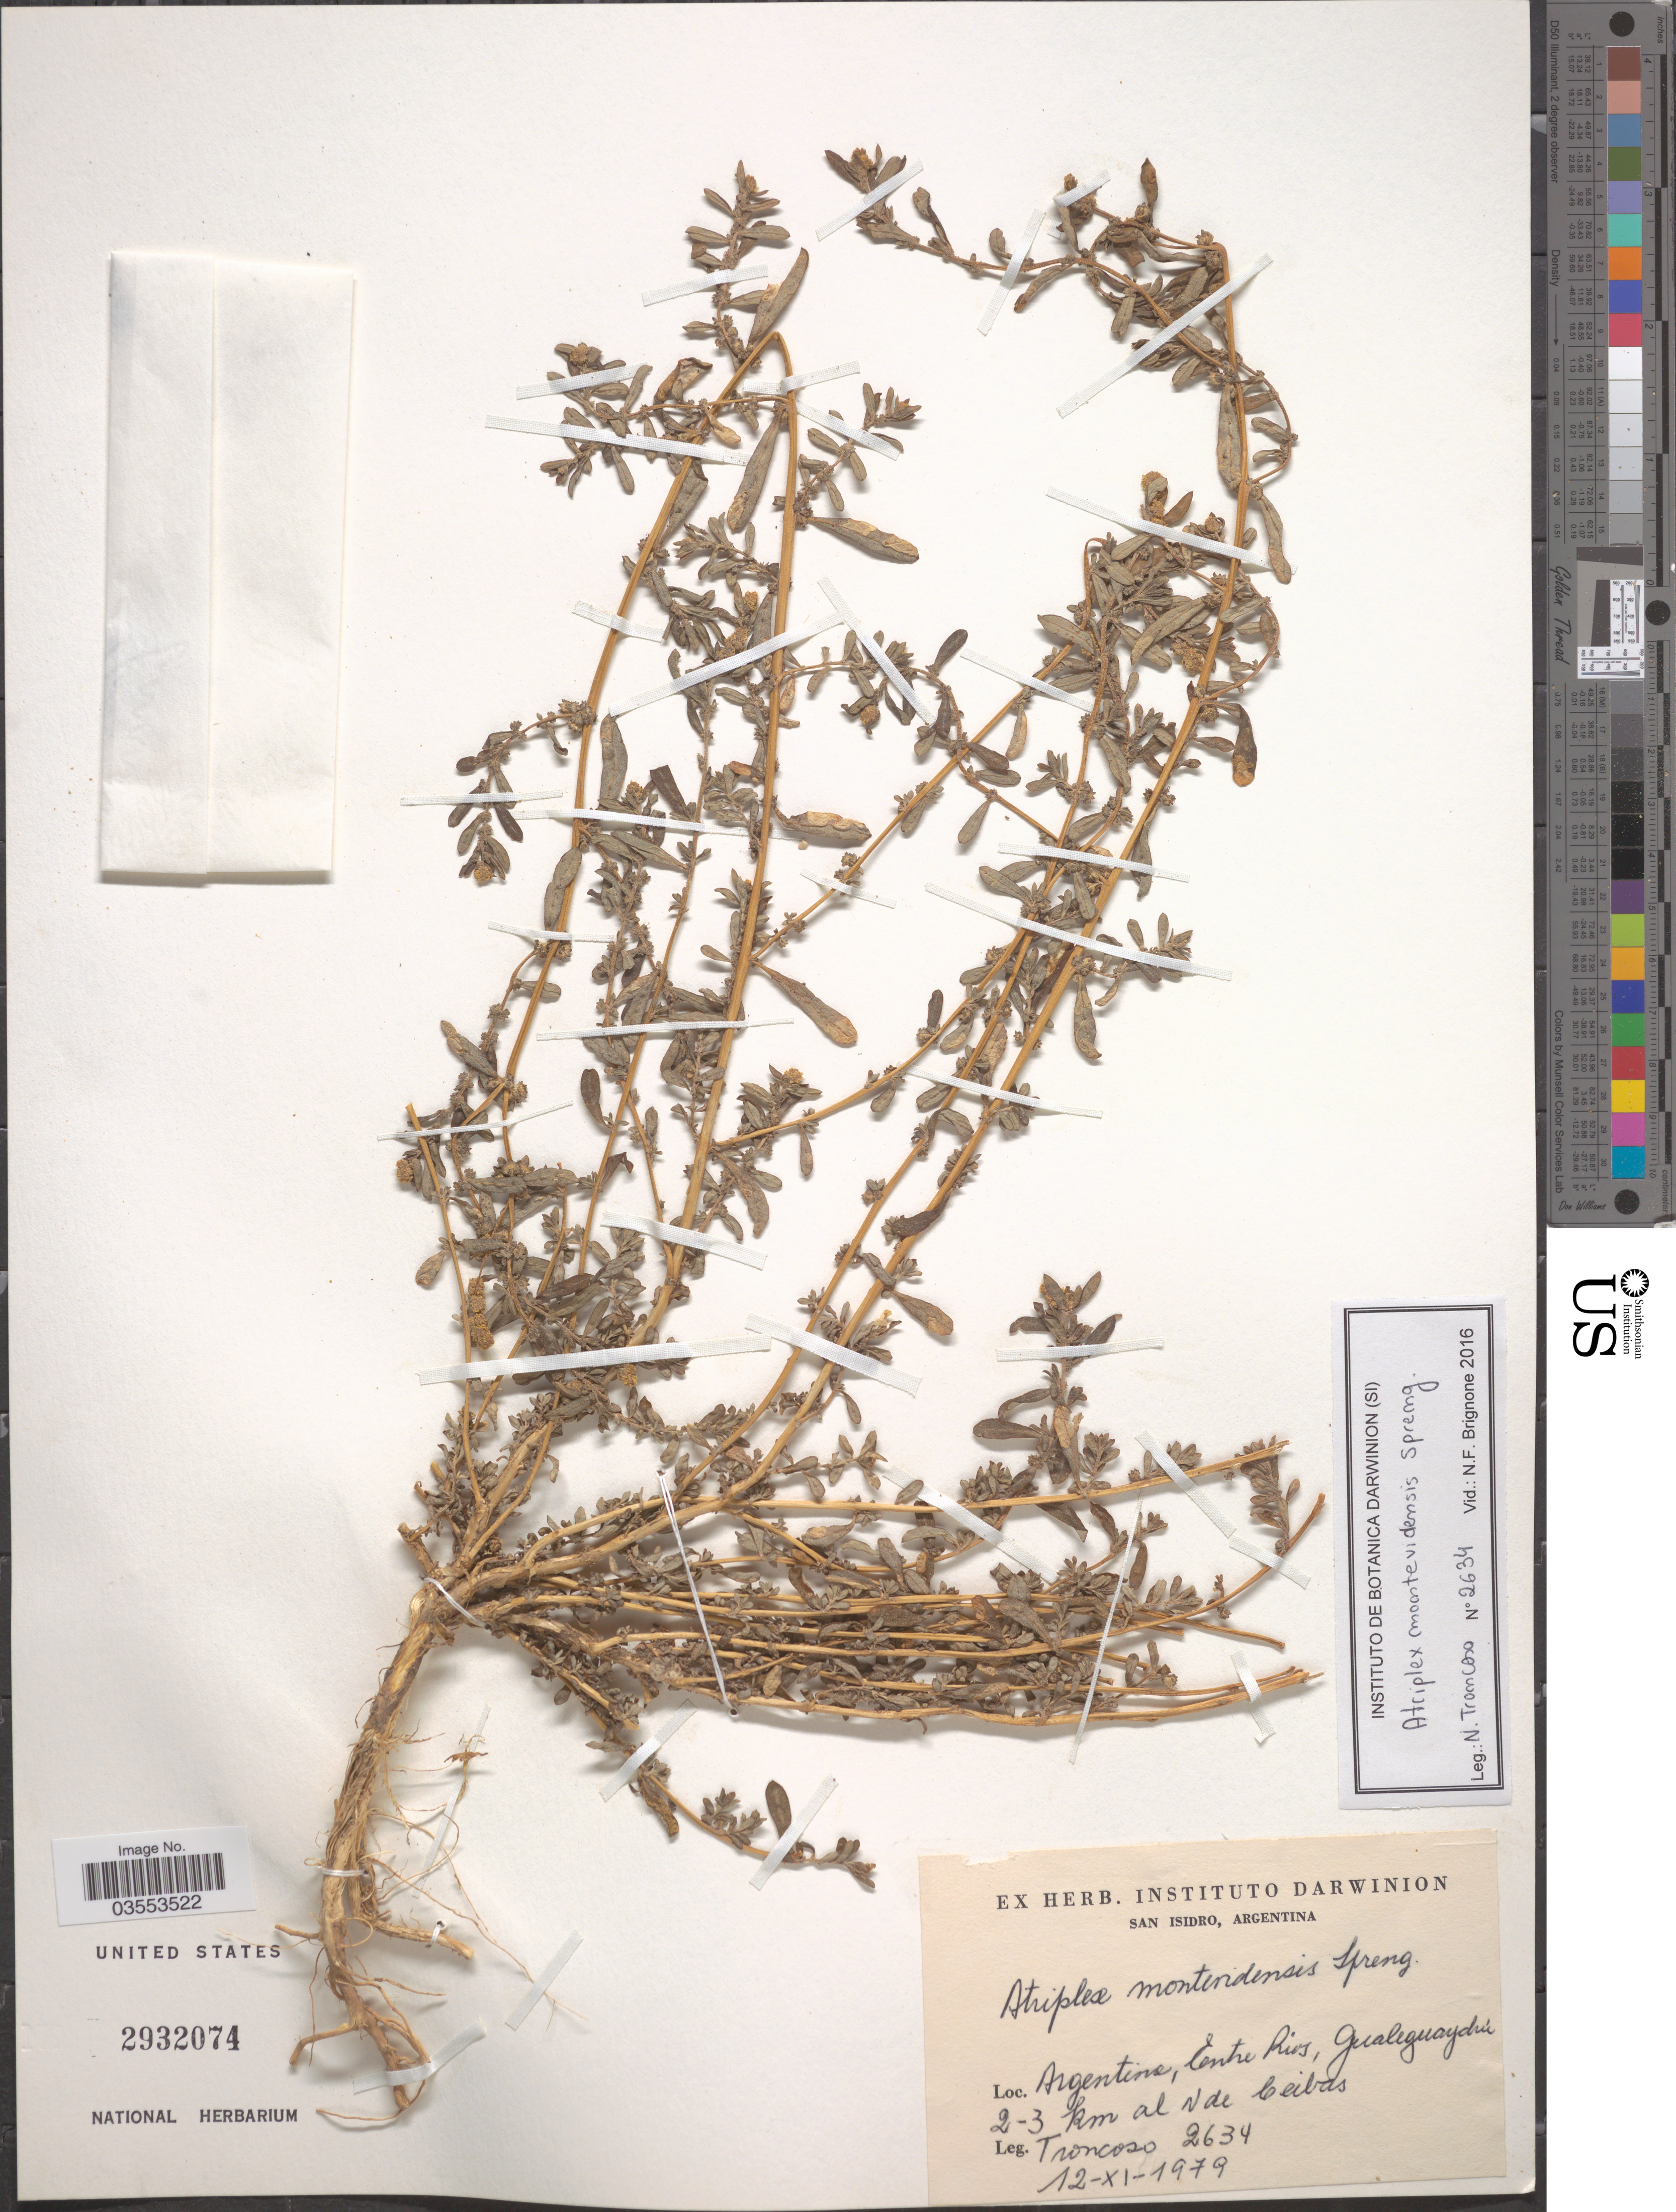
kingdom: Plantae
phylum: Tracheophyta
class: Magnoliopsida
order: Caryophyllales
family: Amaranthaceae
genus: Atriplex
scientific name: Atriplex mendozaensis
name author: Speg.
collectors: Troncoso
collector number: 2634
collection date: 1979-11-12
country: Argentina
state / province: Entre Rios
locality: Gualeguaydrú 2-3 km al N de Ceibas.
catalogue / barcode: US 2932074